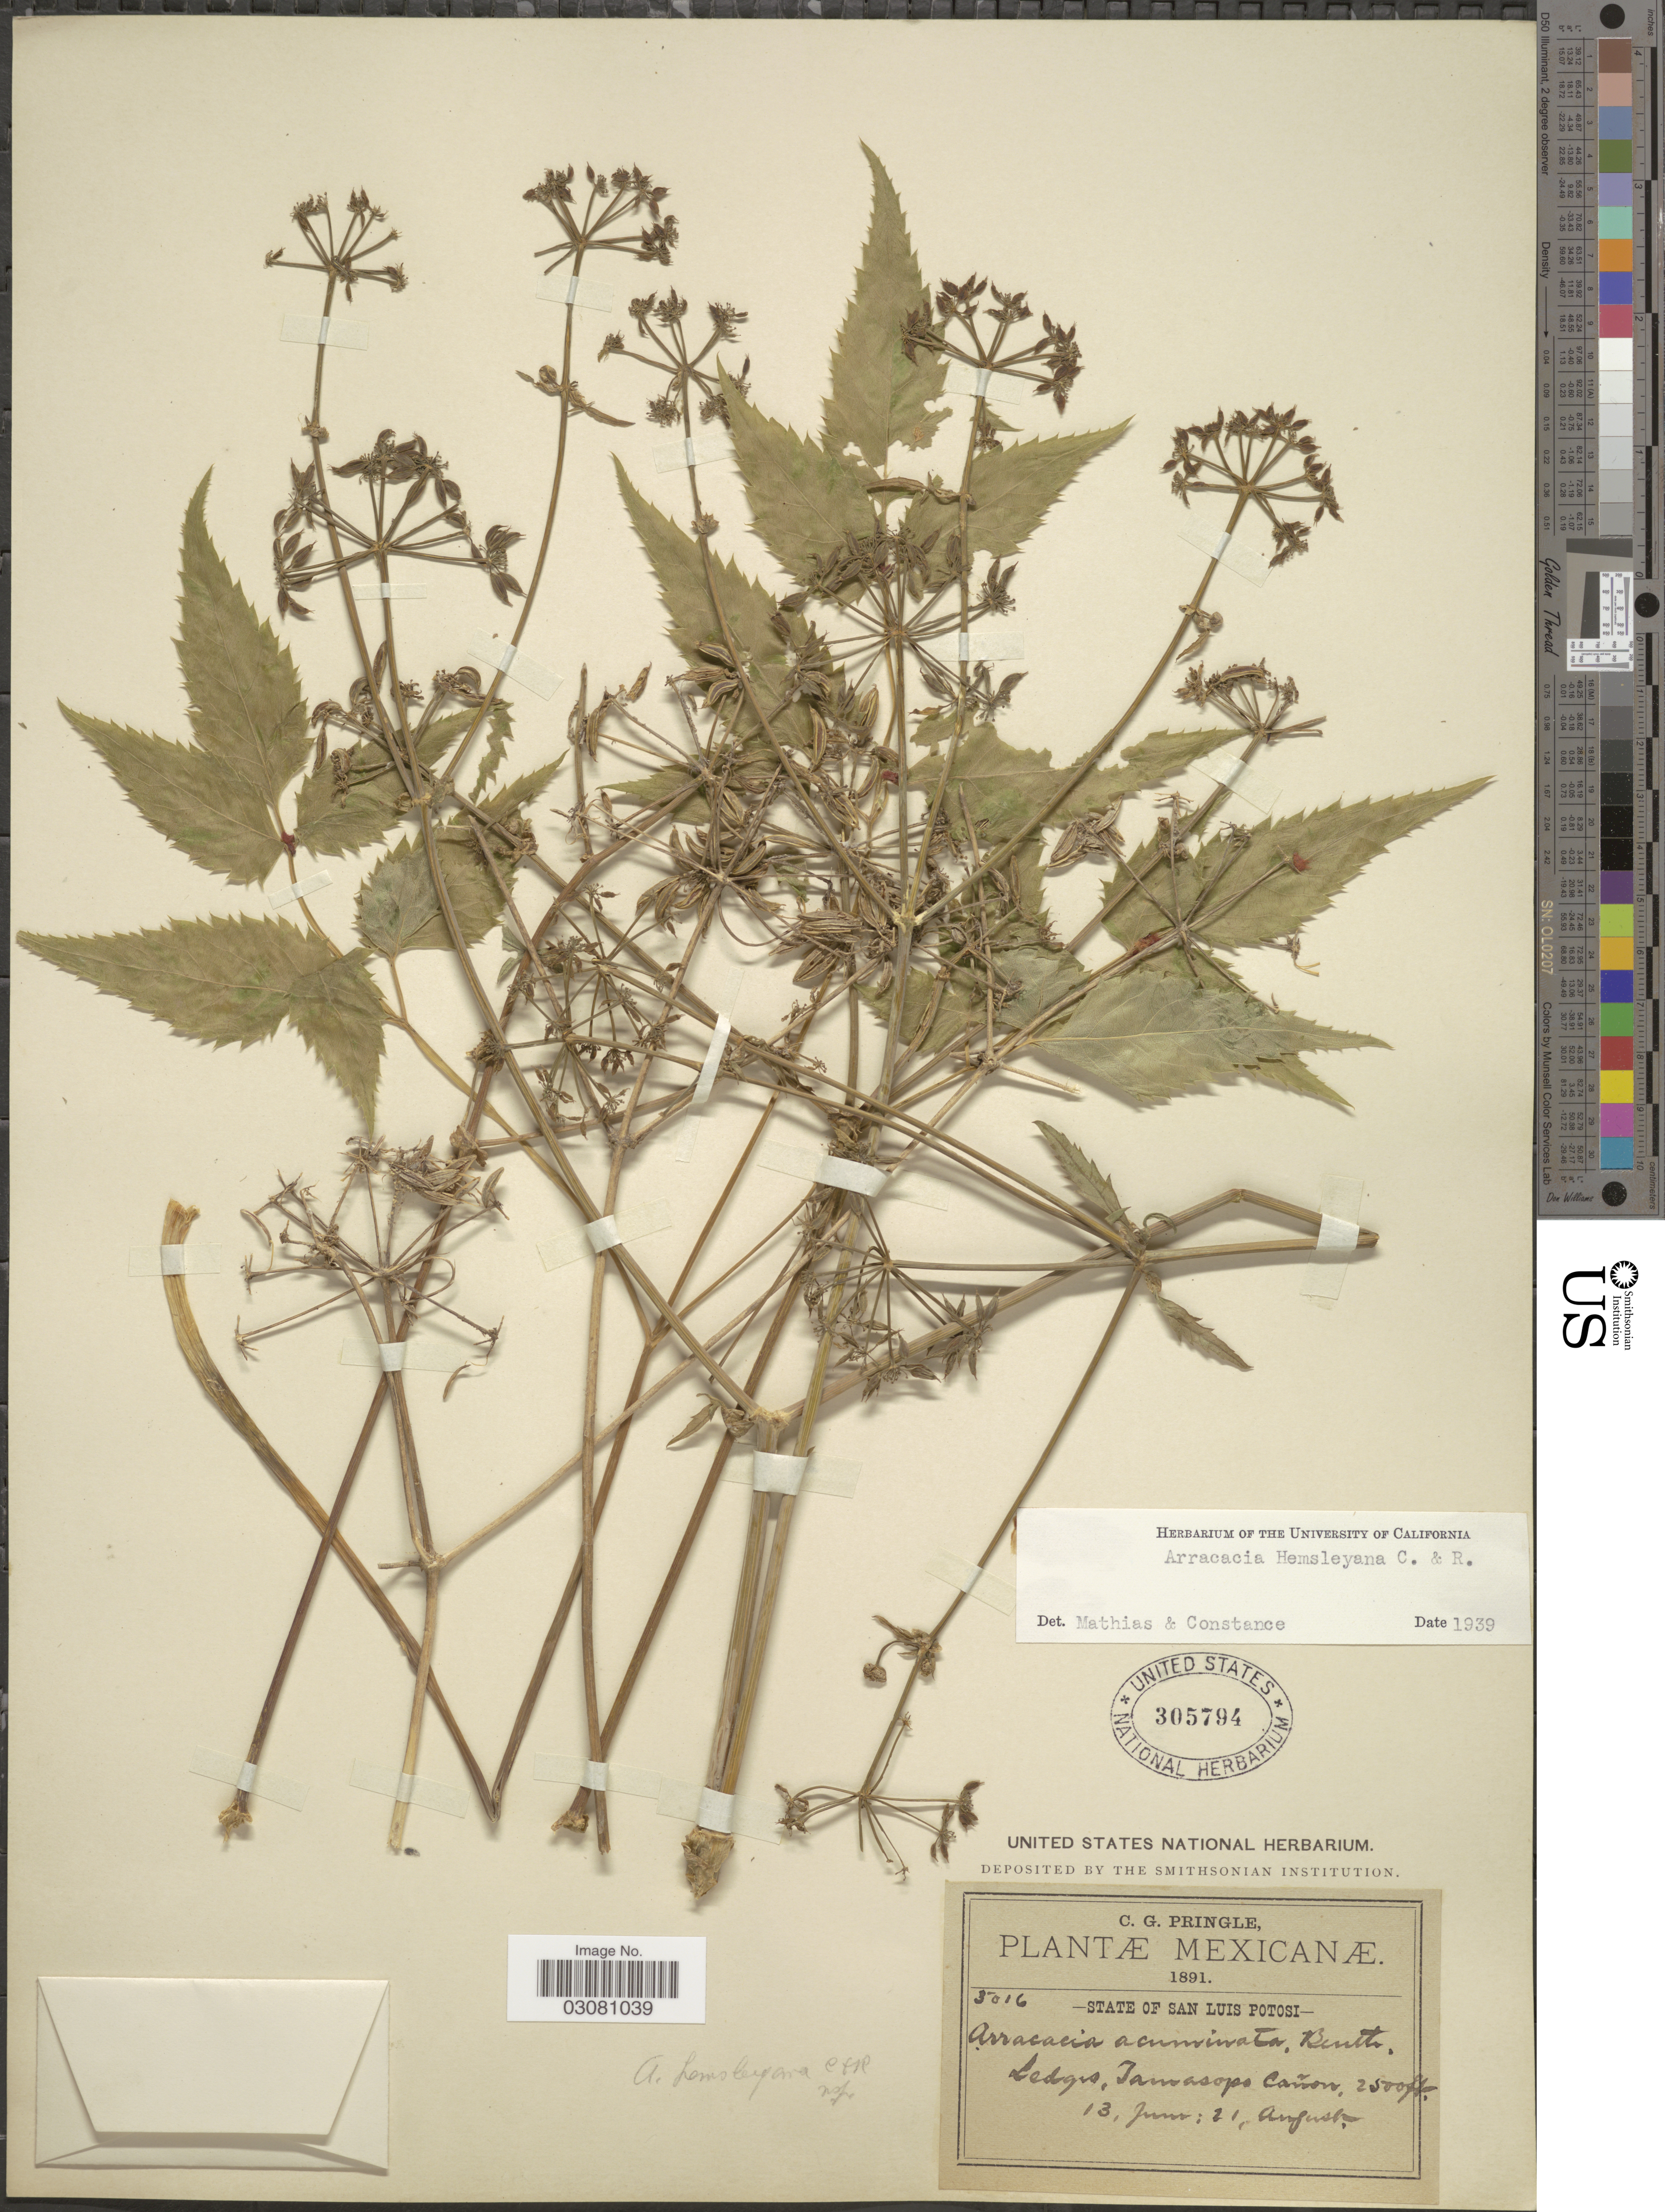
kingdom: Plantae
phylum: Tracheophyta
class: Magnoliopsida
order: Apiales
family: Apiaceae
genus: Arracacia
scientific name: Arracacia hemsleyana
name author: J.M. Coult. & Rose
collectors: C. G. Pringle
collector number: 3016*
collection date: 1891-06-13/1891-08-21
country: Mexico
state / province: San Luis Potosí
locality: Ledges, Tamasopo Cañon.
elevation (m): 762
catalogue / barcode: US 305794